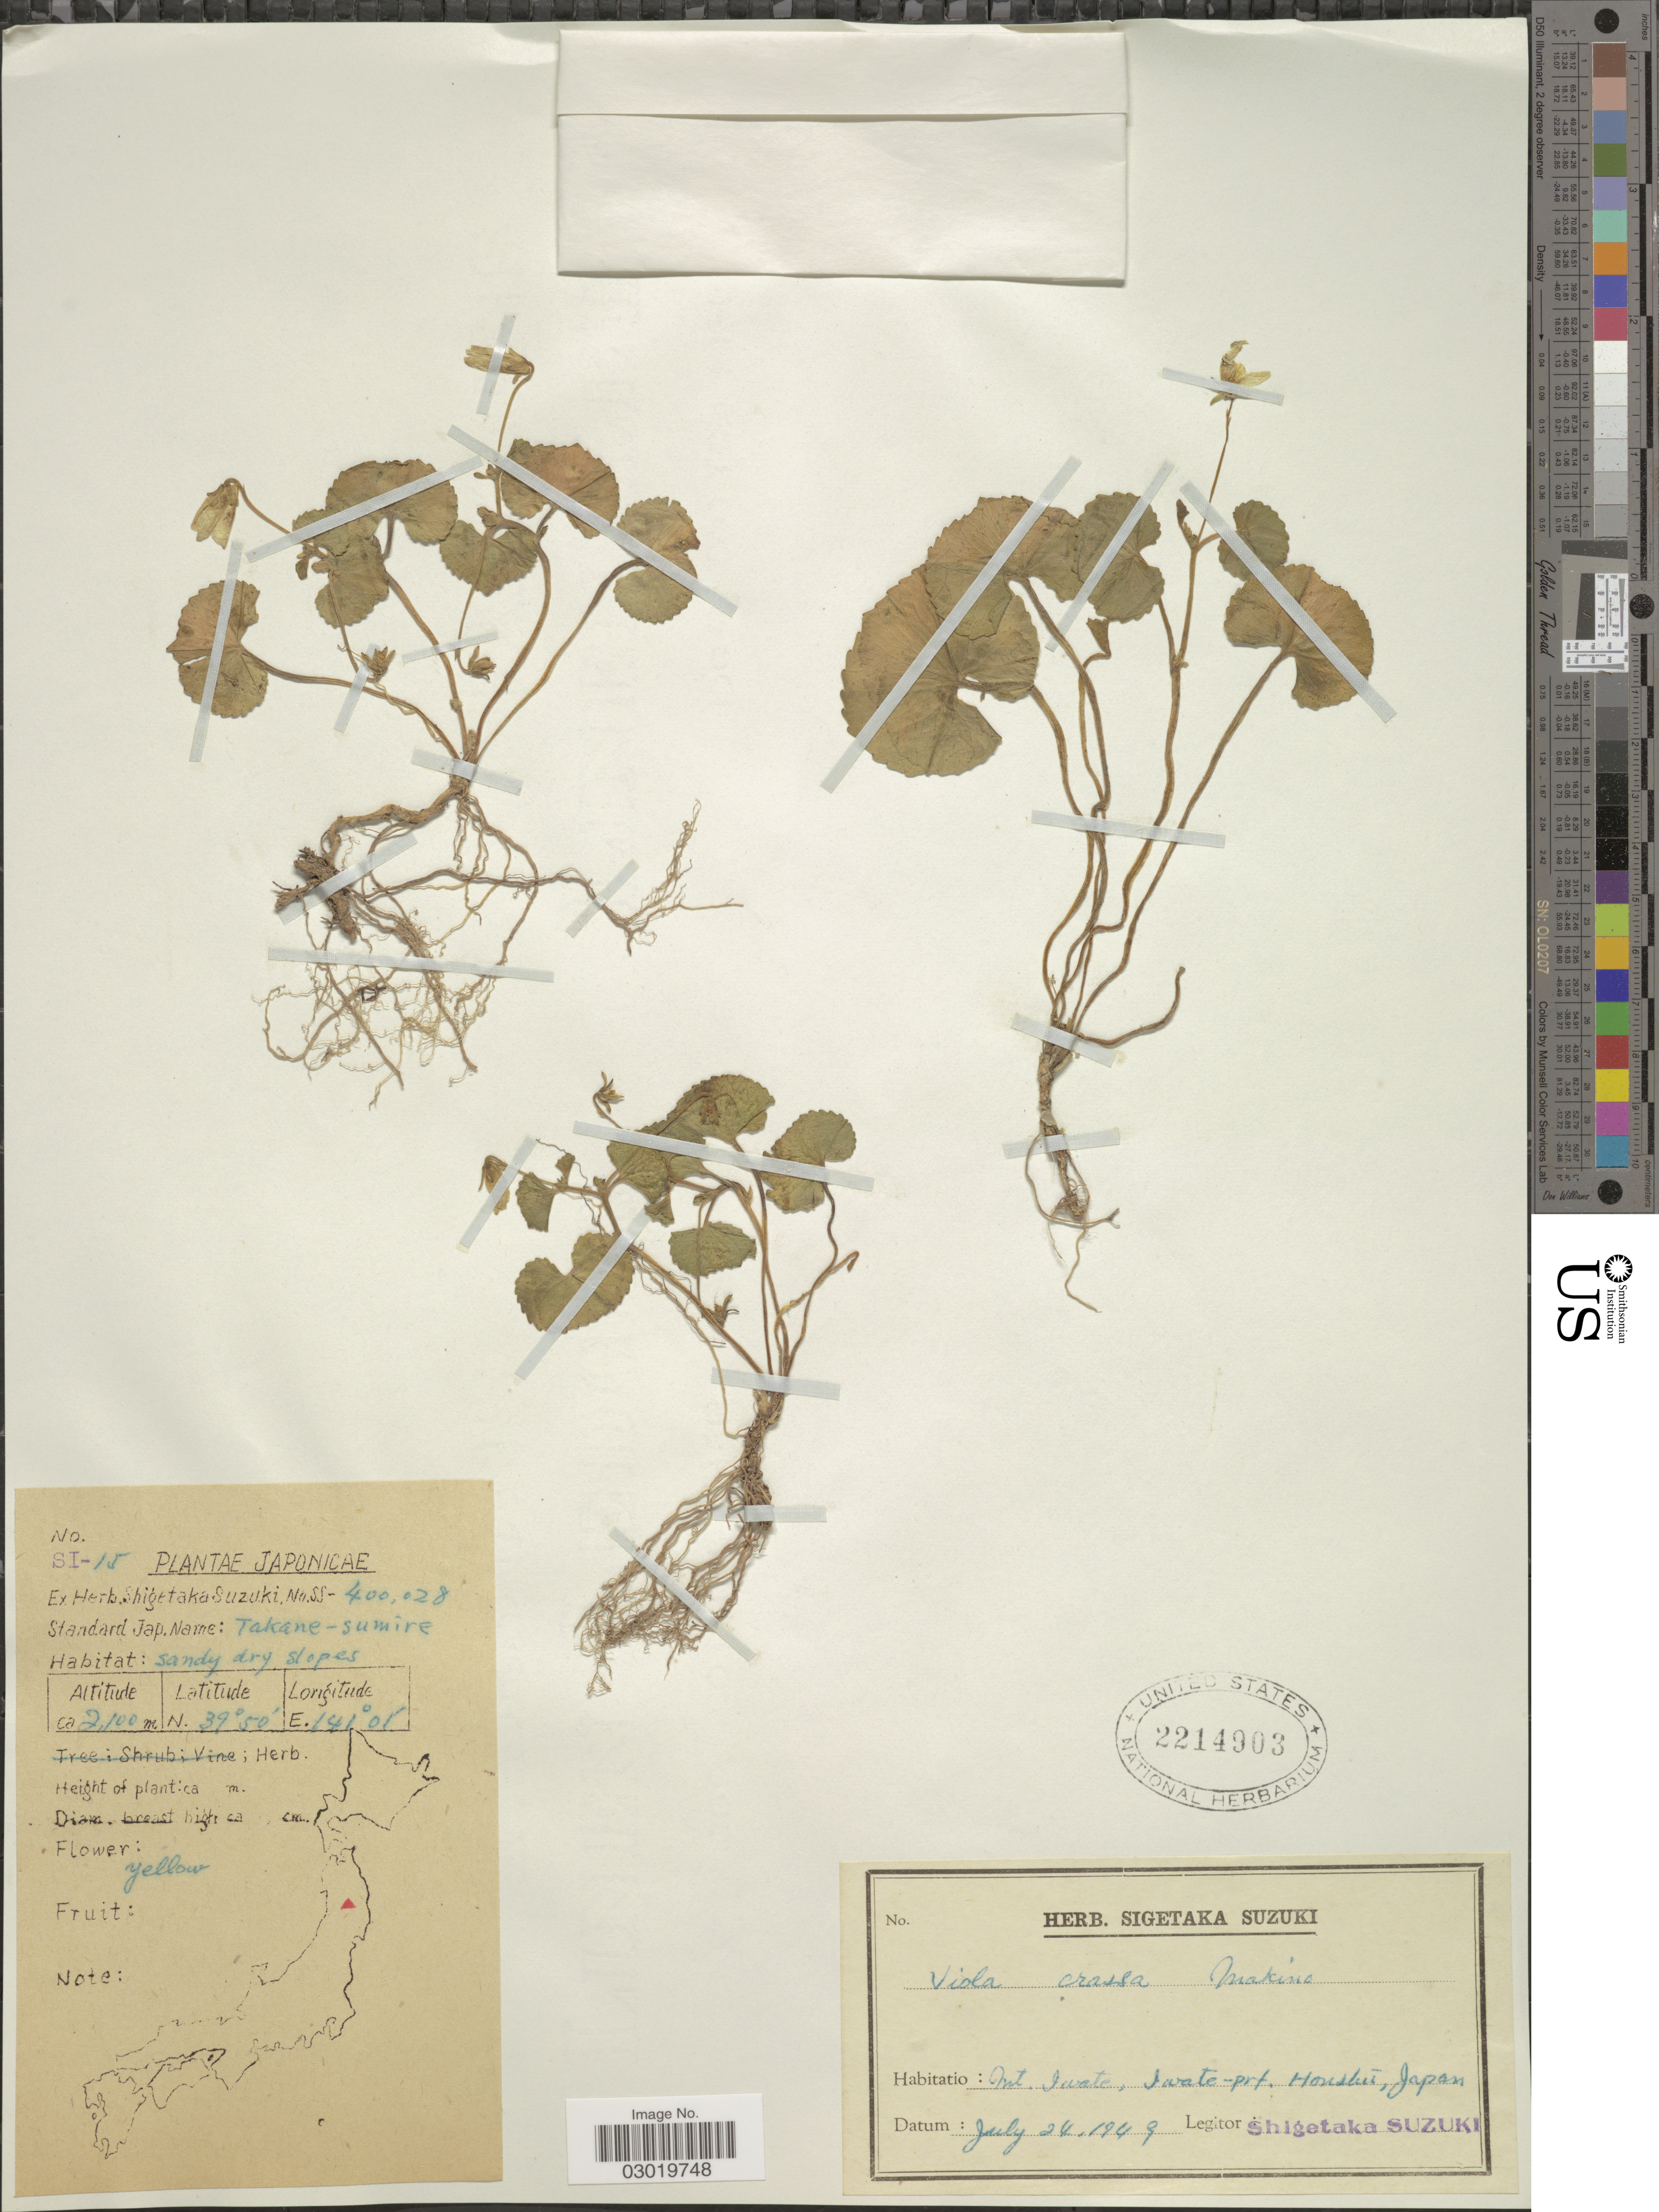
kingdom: Plantae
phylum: Tracheophyta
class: Magnoliopsida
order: Malpighiales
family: Violaceae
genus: Viola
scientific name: Viola crassa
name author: Makino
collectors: S. Suzuki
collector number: SI-15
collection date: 1949-07-24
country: Japan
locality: Mt. Iwate, Iwate-prf. Honshü.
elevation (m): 2100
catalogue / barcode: US 2214903